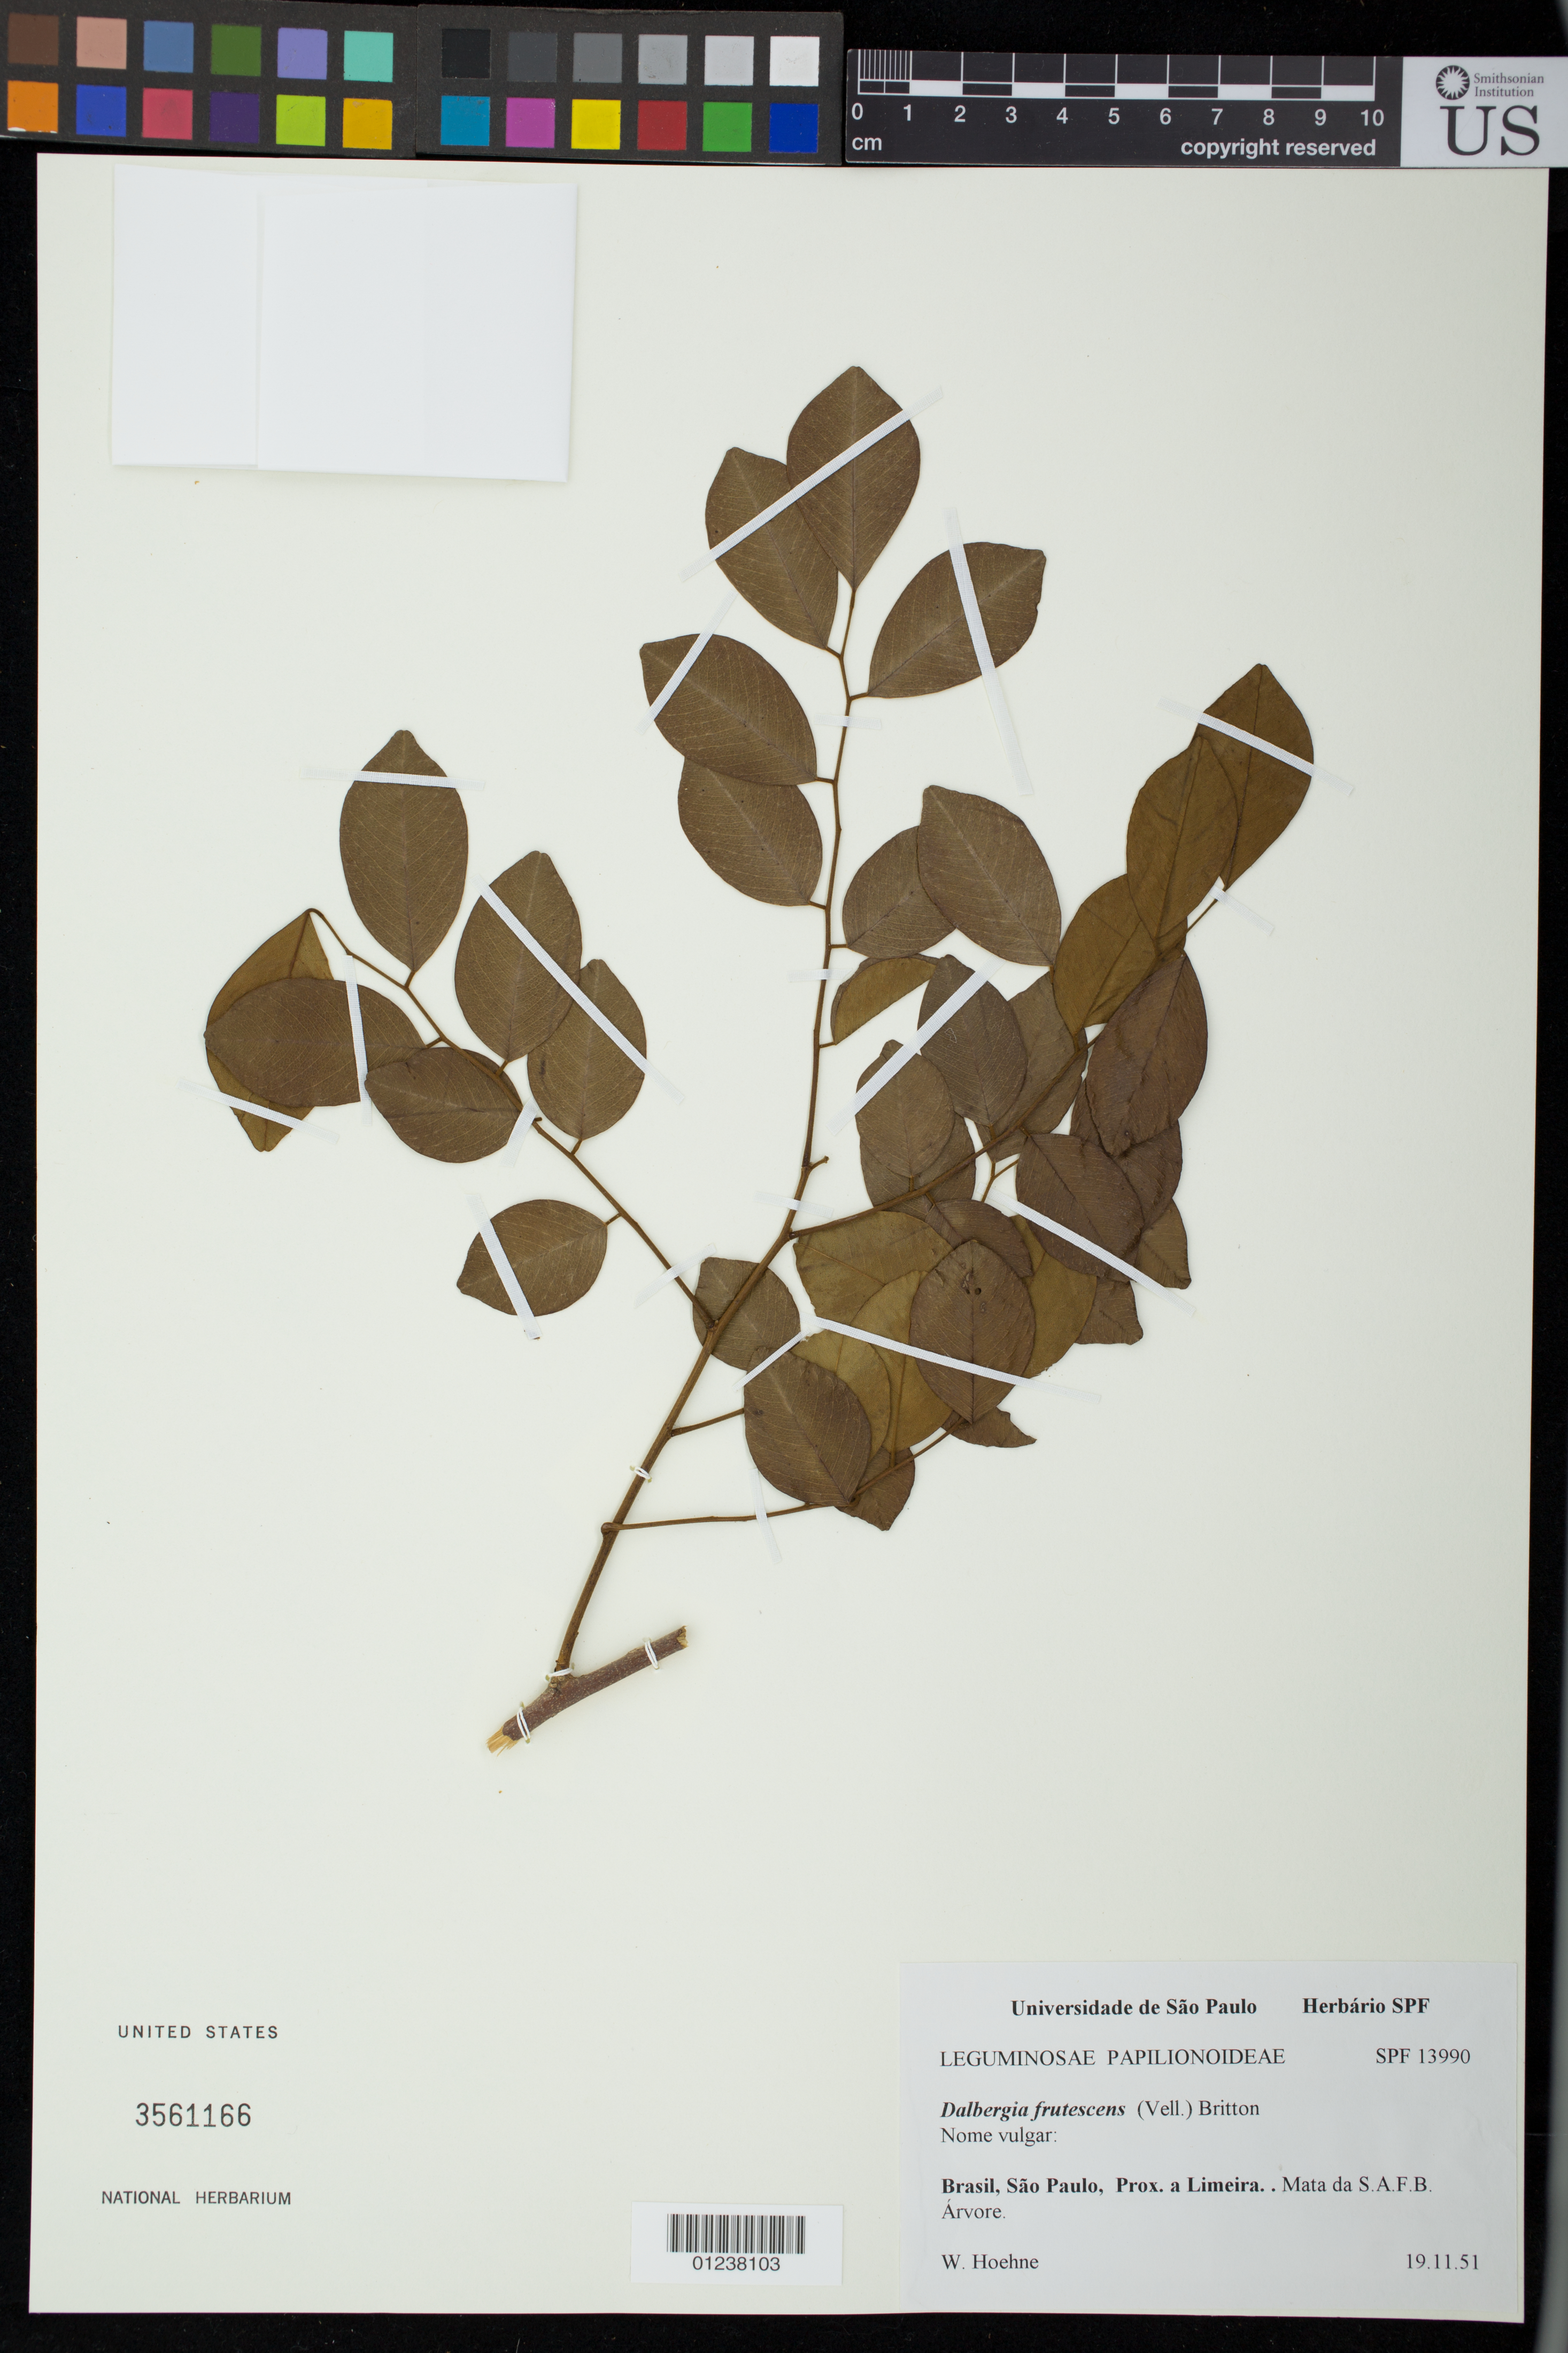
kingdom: Plantae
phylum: Tracheophyta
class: Magnoliopsida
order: Fabales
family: Fabaceae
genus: Dalbergia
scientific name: Dalbergia frutescens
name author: (Vell.) Britton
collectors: W. Hoehne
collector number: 13990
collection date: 1951-11-19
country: Brazil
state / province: São Paulo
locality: near Limeira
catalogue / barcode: US 3561166